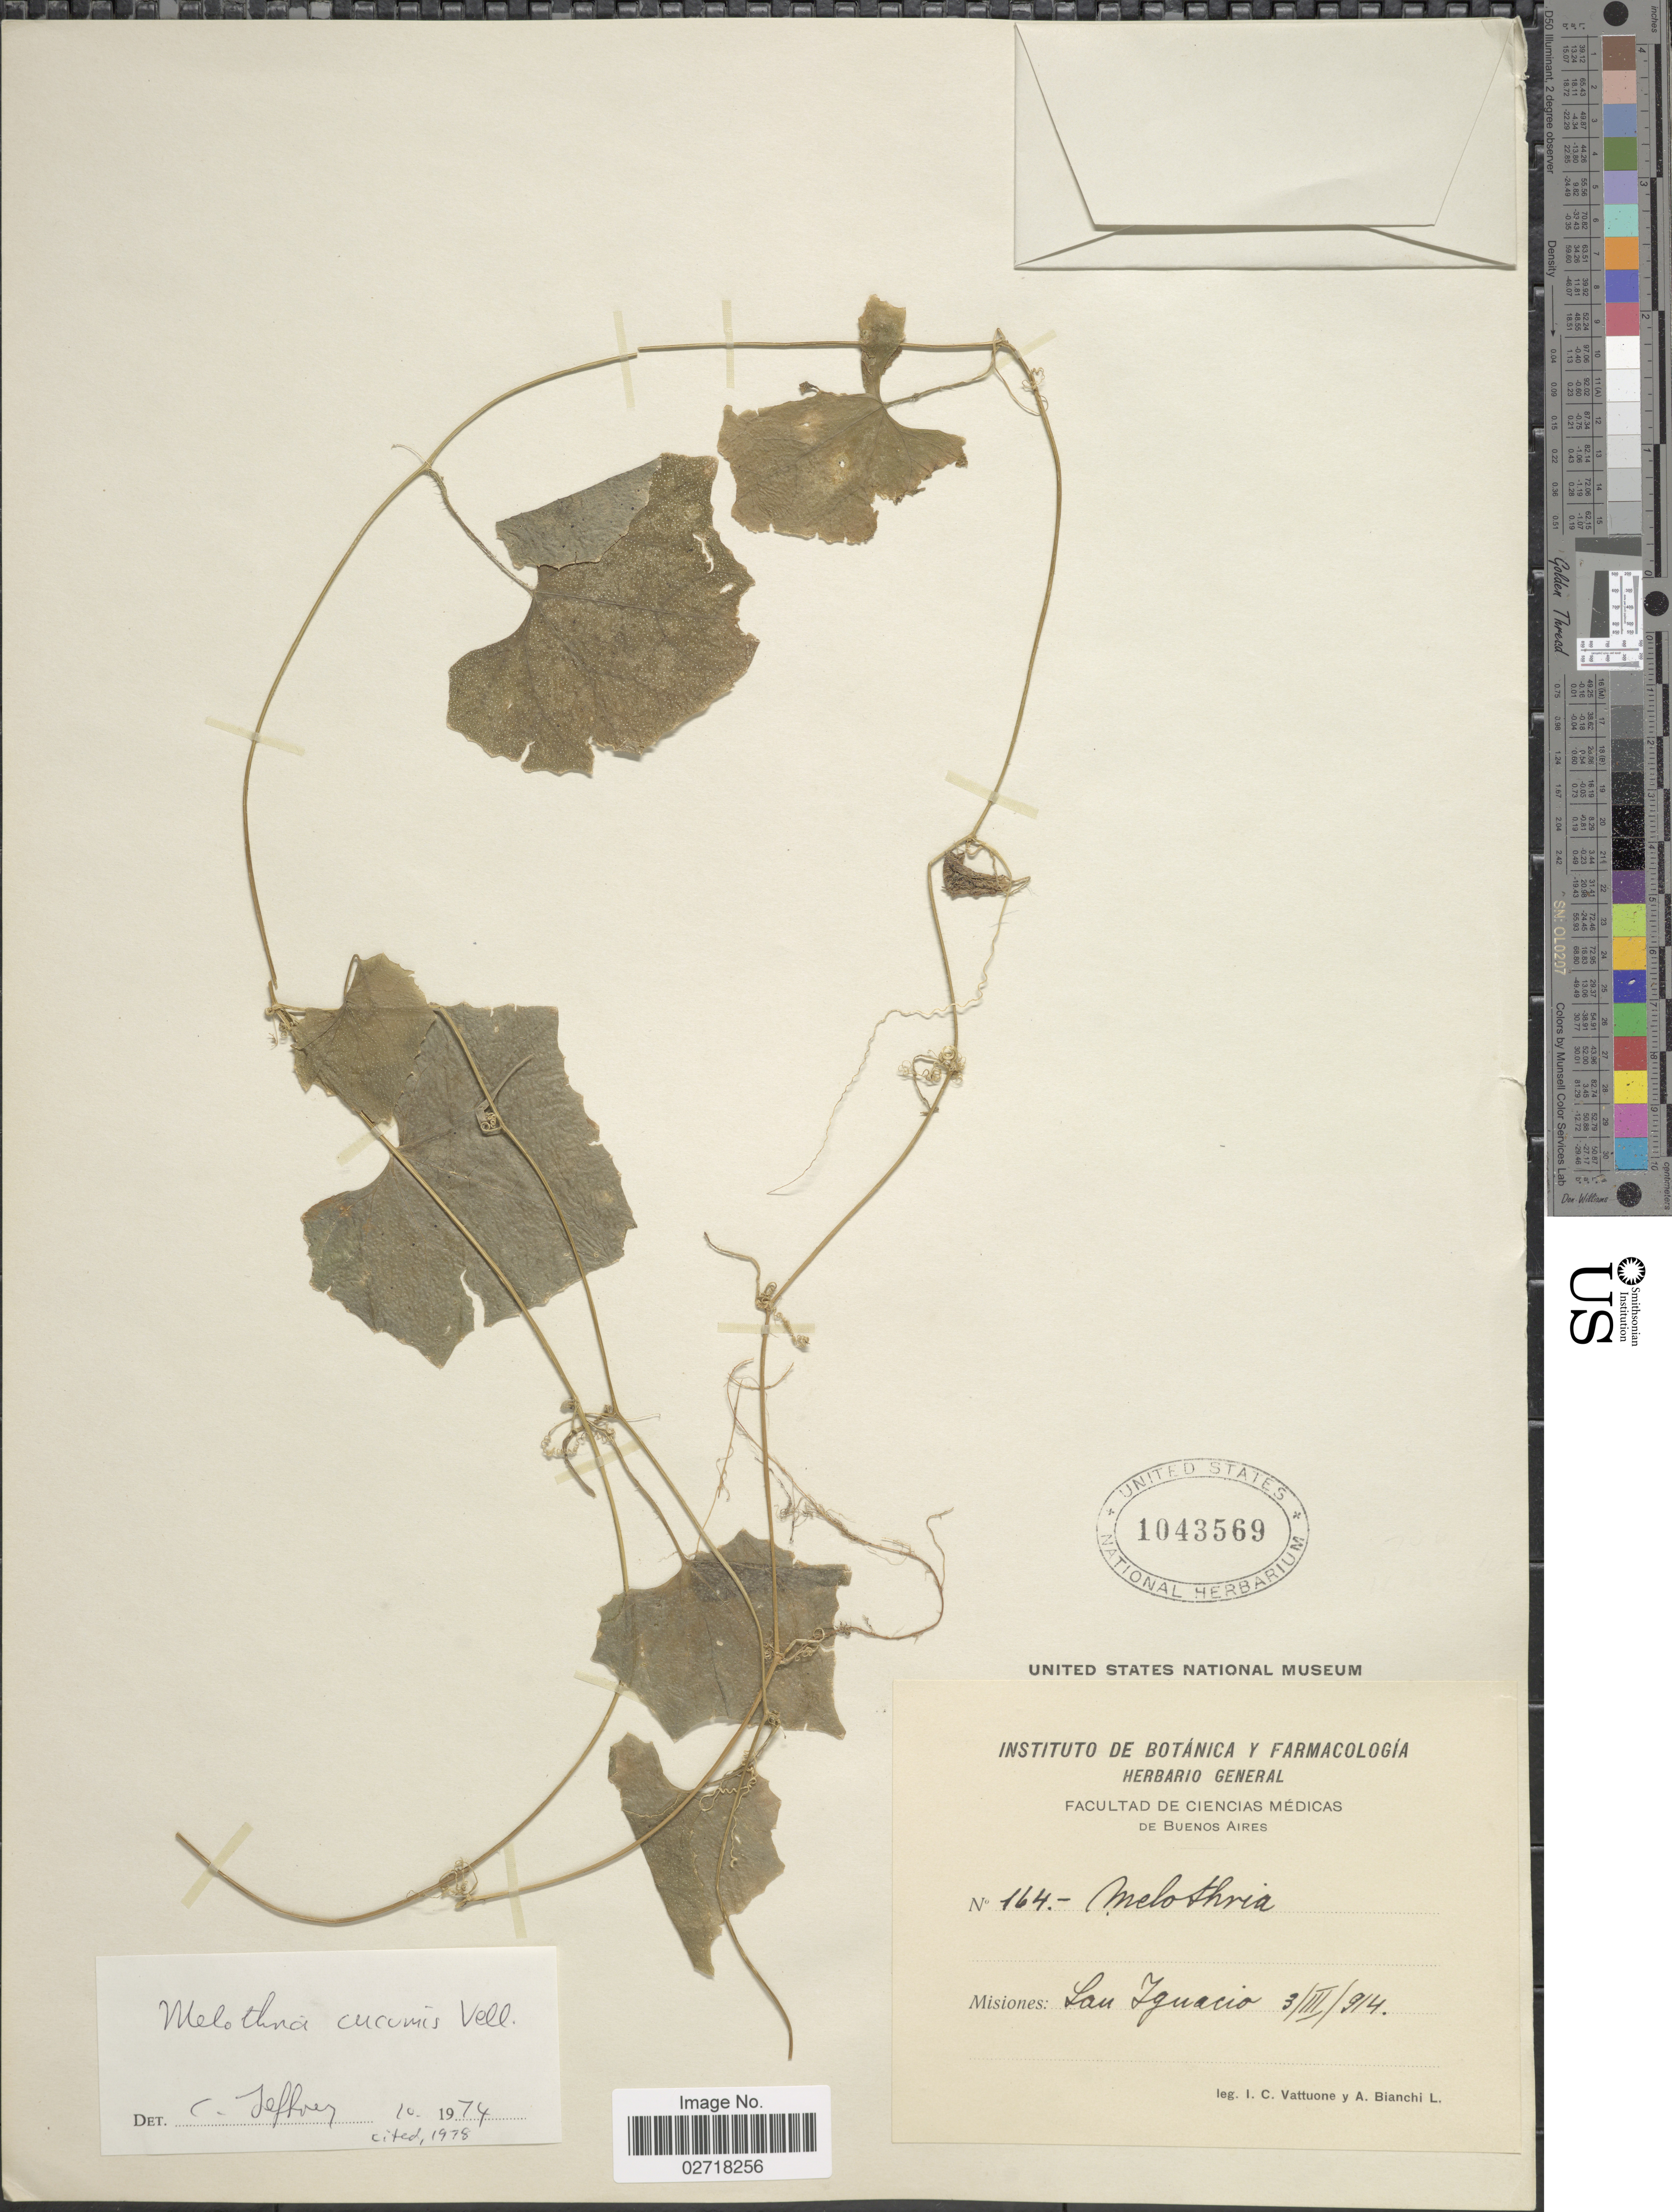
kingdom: Plantae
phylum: Tracheophyta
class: Magnoliopsida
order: Cucurbitales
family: Cucurbitaceae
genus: Melothria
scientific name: Melothria cucumis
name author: Vell.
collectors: I. Vattuone & A. Bianchi L.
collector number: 164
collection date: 1914-03-03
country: Argentina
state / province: Misiones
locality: San Ignacio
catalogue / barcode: US 1043569